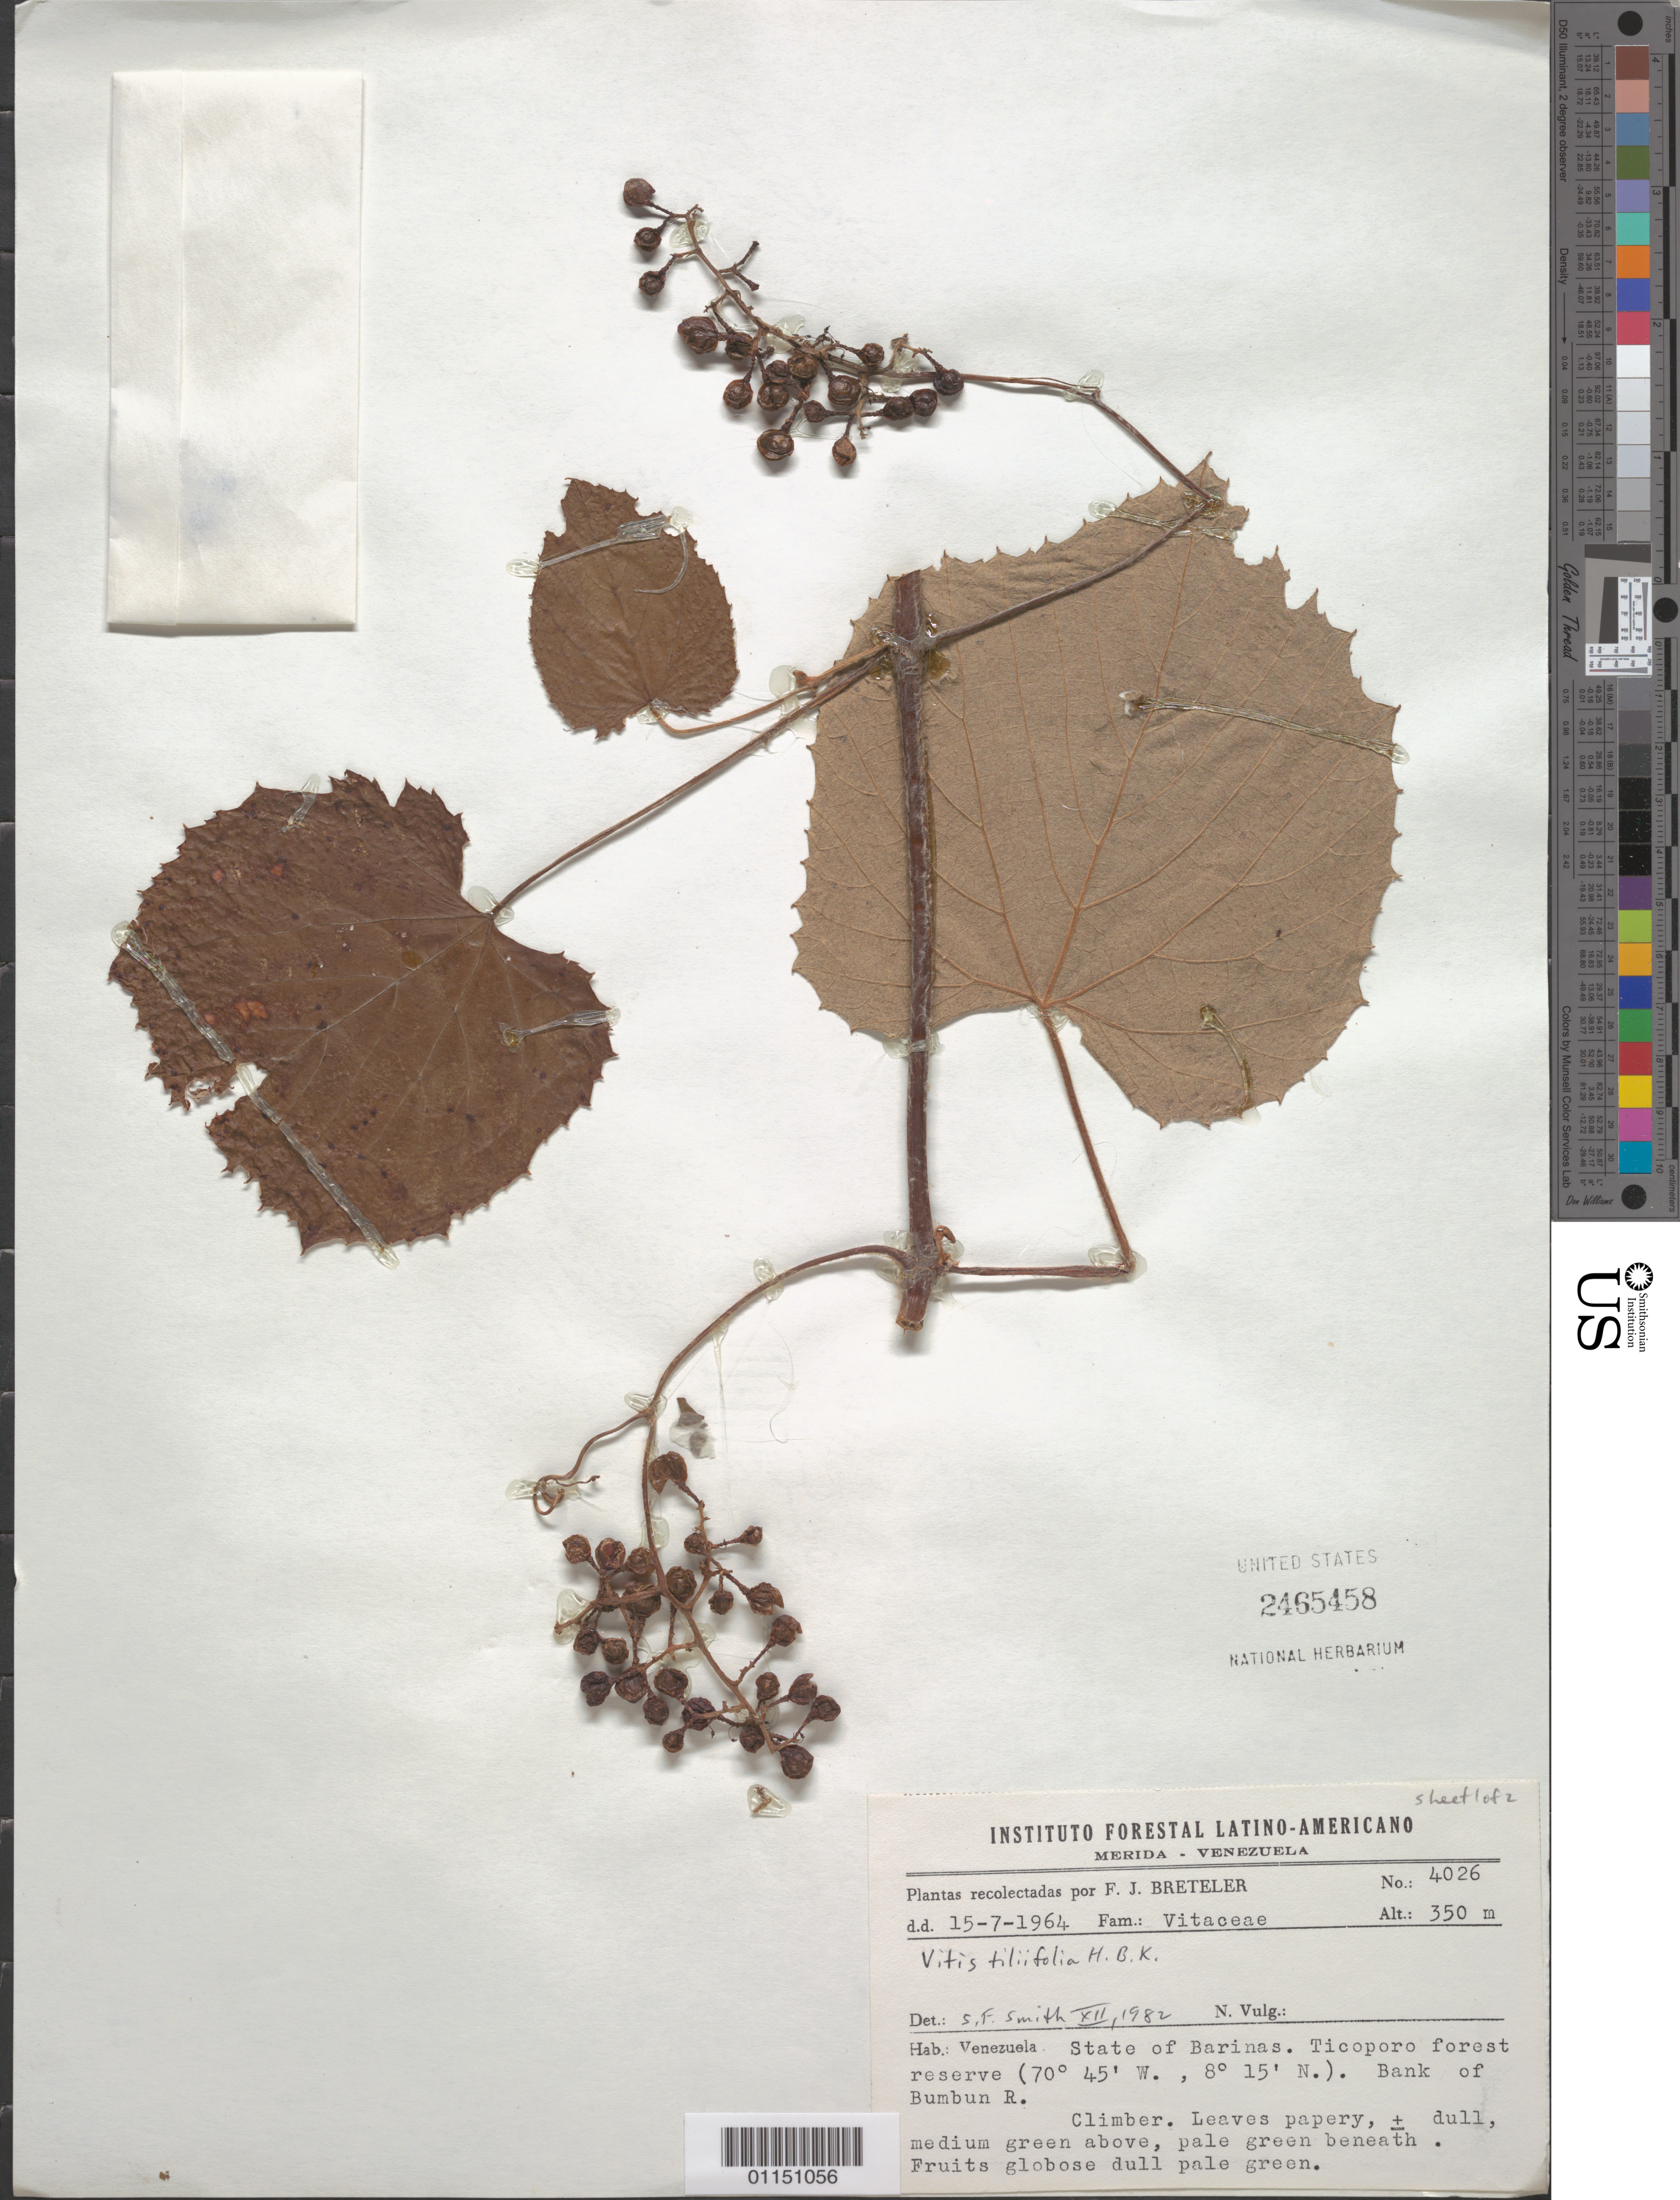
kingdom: Plantae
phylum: Tracheophyta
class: Magnoliopsida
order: Vitales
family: Vitaceae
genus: Vitis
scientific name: Vitis tiliaefolia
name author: Willd.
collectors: F. J. Breteler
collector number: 4026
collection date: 1964-07-15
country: Venezuela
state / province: Barinas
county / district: Bolívar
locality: Ticoporo forest reserve. Bumbun River.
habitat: Forest, bank of river. Climber.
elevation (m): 350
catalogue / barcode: US 2465458